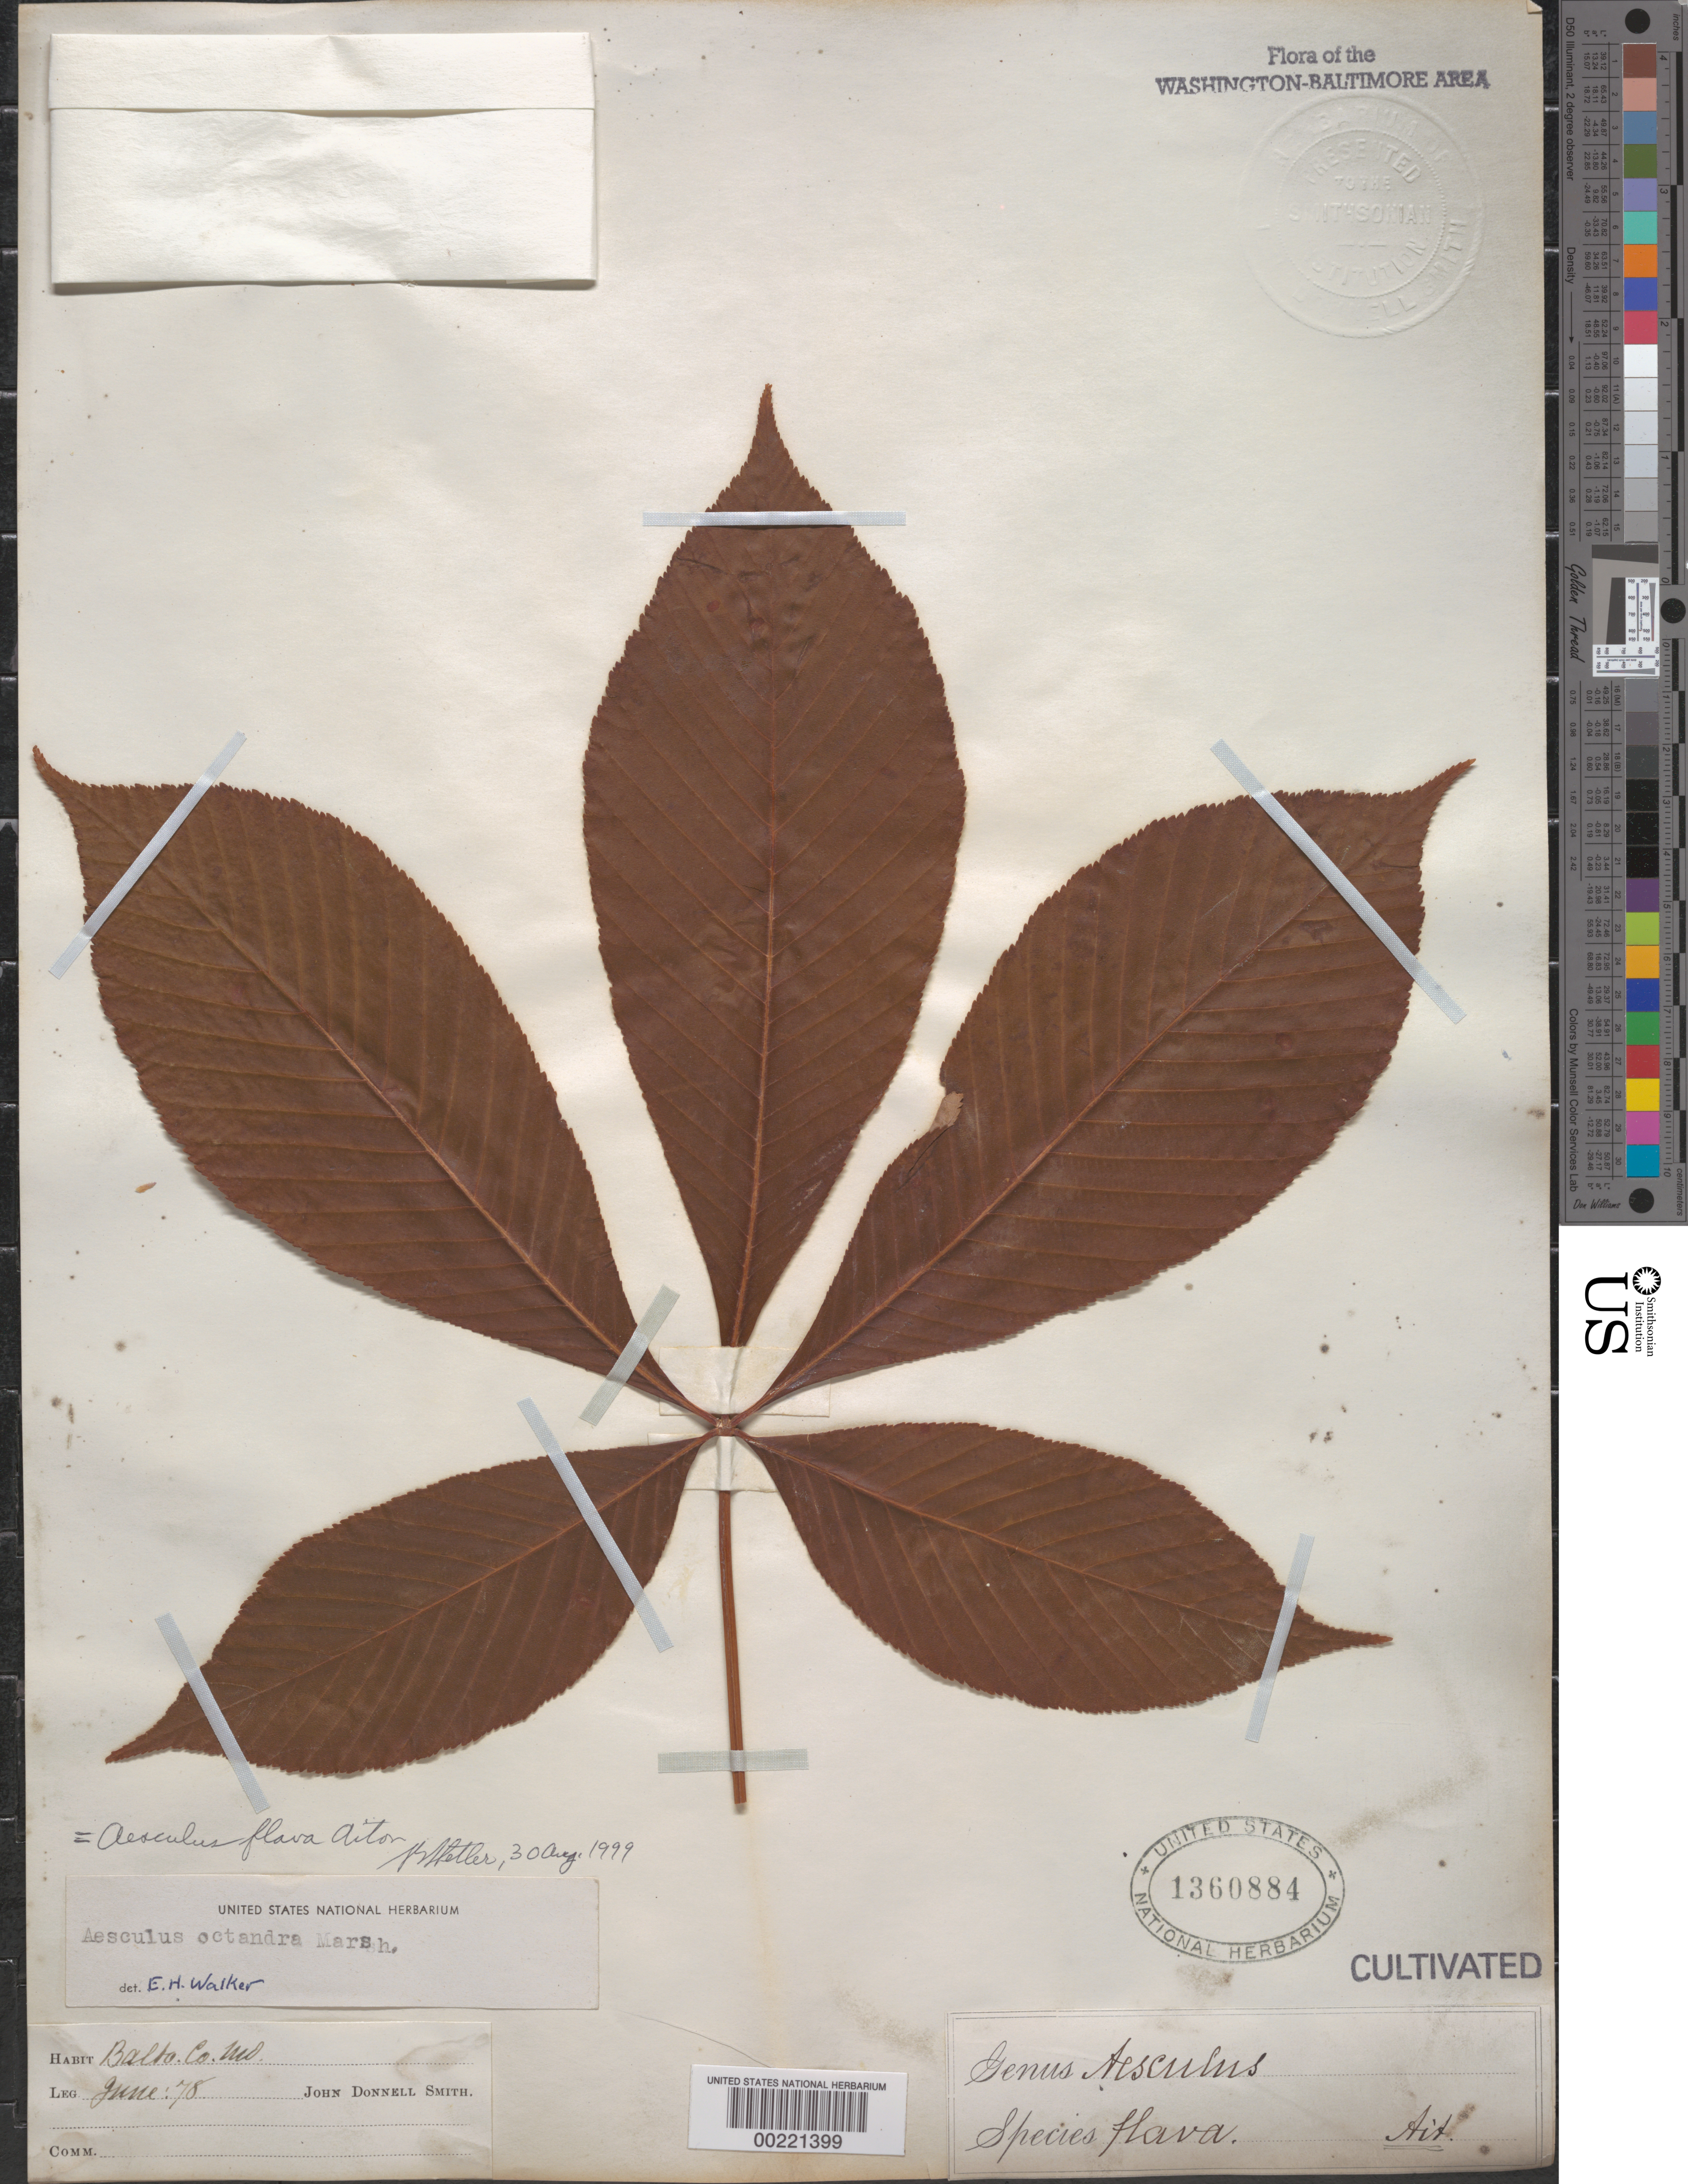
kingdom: Plantae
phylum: Tracheophyta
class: Magnoliopsida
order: Sapindales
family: Sapindaceae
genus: Aesculus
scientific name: Aesculus flava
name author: Sol.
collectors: J. Donnell Smith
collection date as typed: Jun 1878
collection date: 1878-06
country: United States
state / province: Maryland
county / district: Baltimore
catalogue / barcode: US 1360884